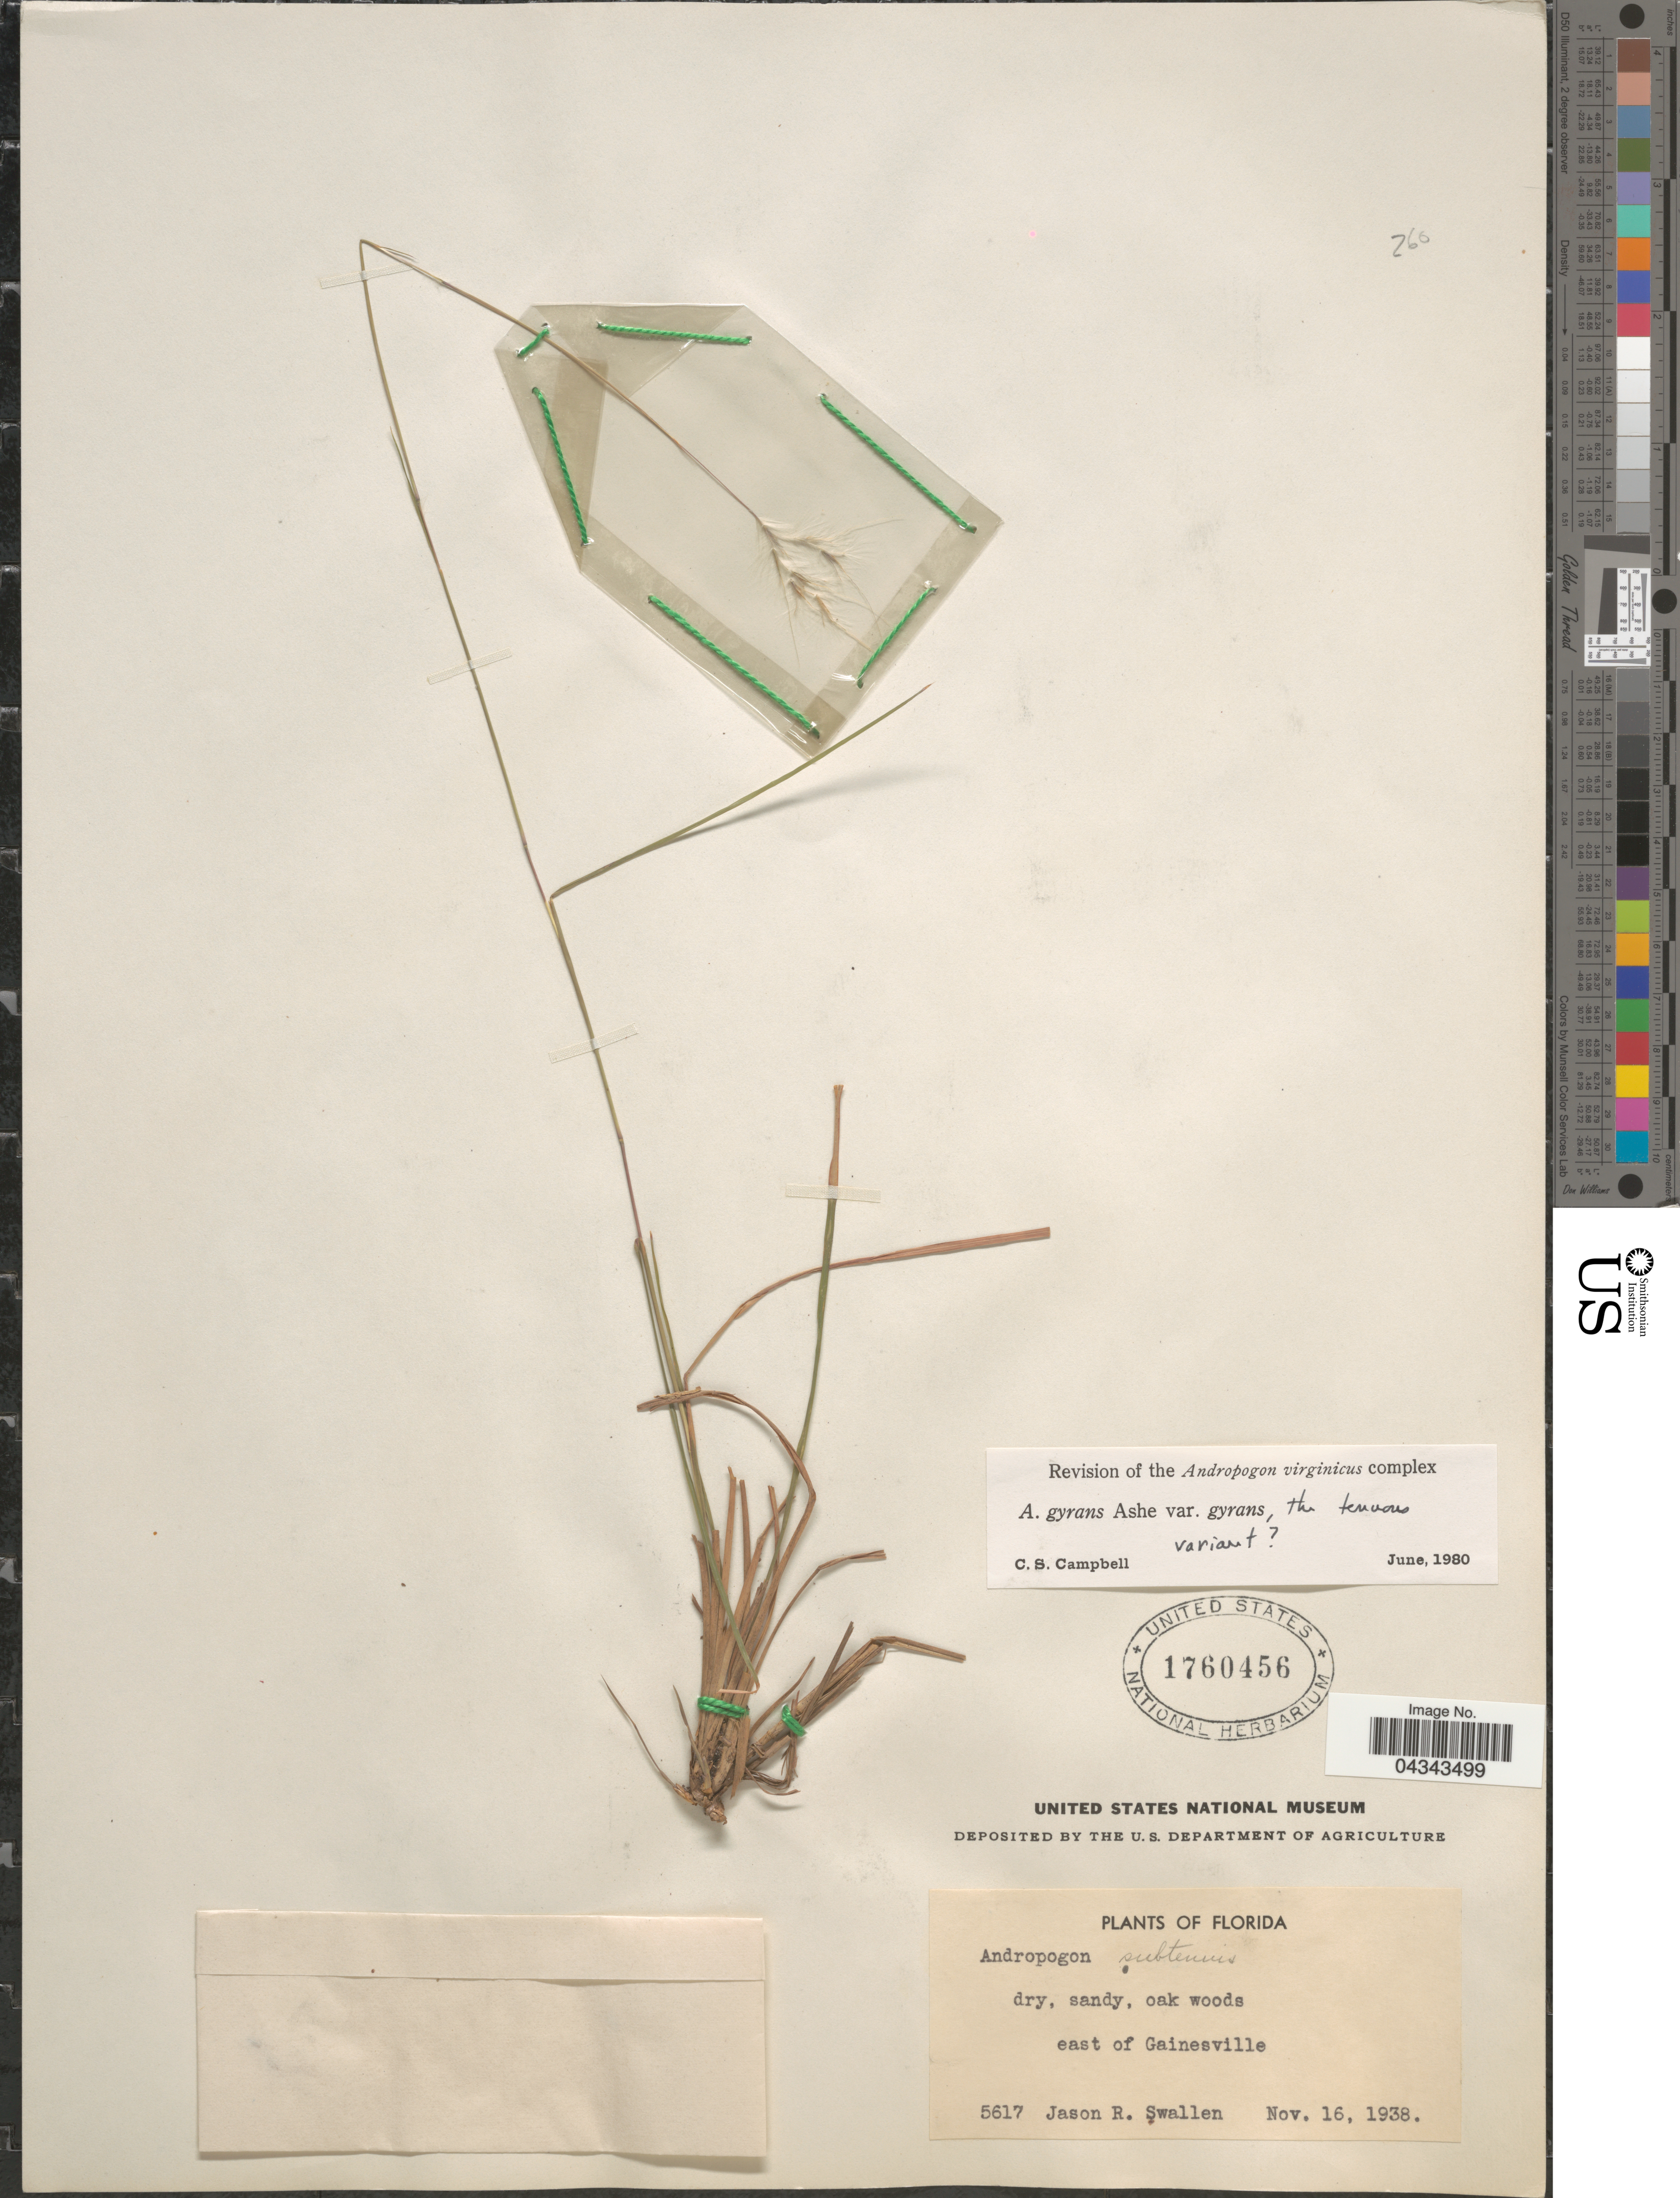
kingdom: Plantae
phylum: Tracheophyta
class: Liliopsida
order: Poales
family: Poaceae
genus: Andropogon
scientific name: Andropogon gyrans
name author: Ashe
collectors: J. R. Swallen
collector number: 5617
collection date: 1938-11-16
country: United States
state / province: Florida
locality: East of Gainesville.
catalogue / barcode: US 1760456